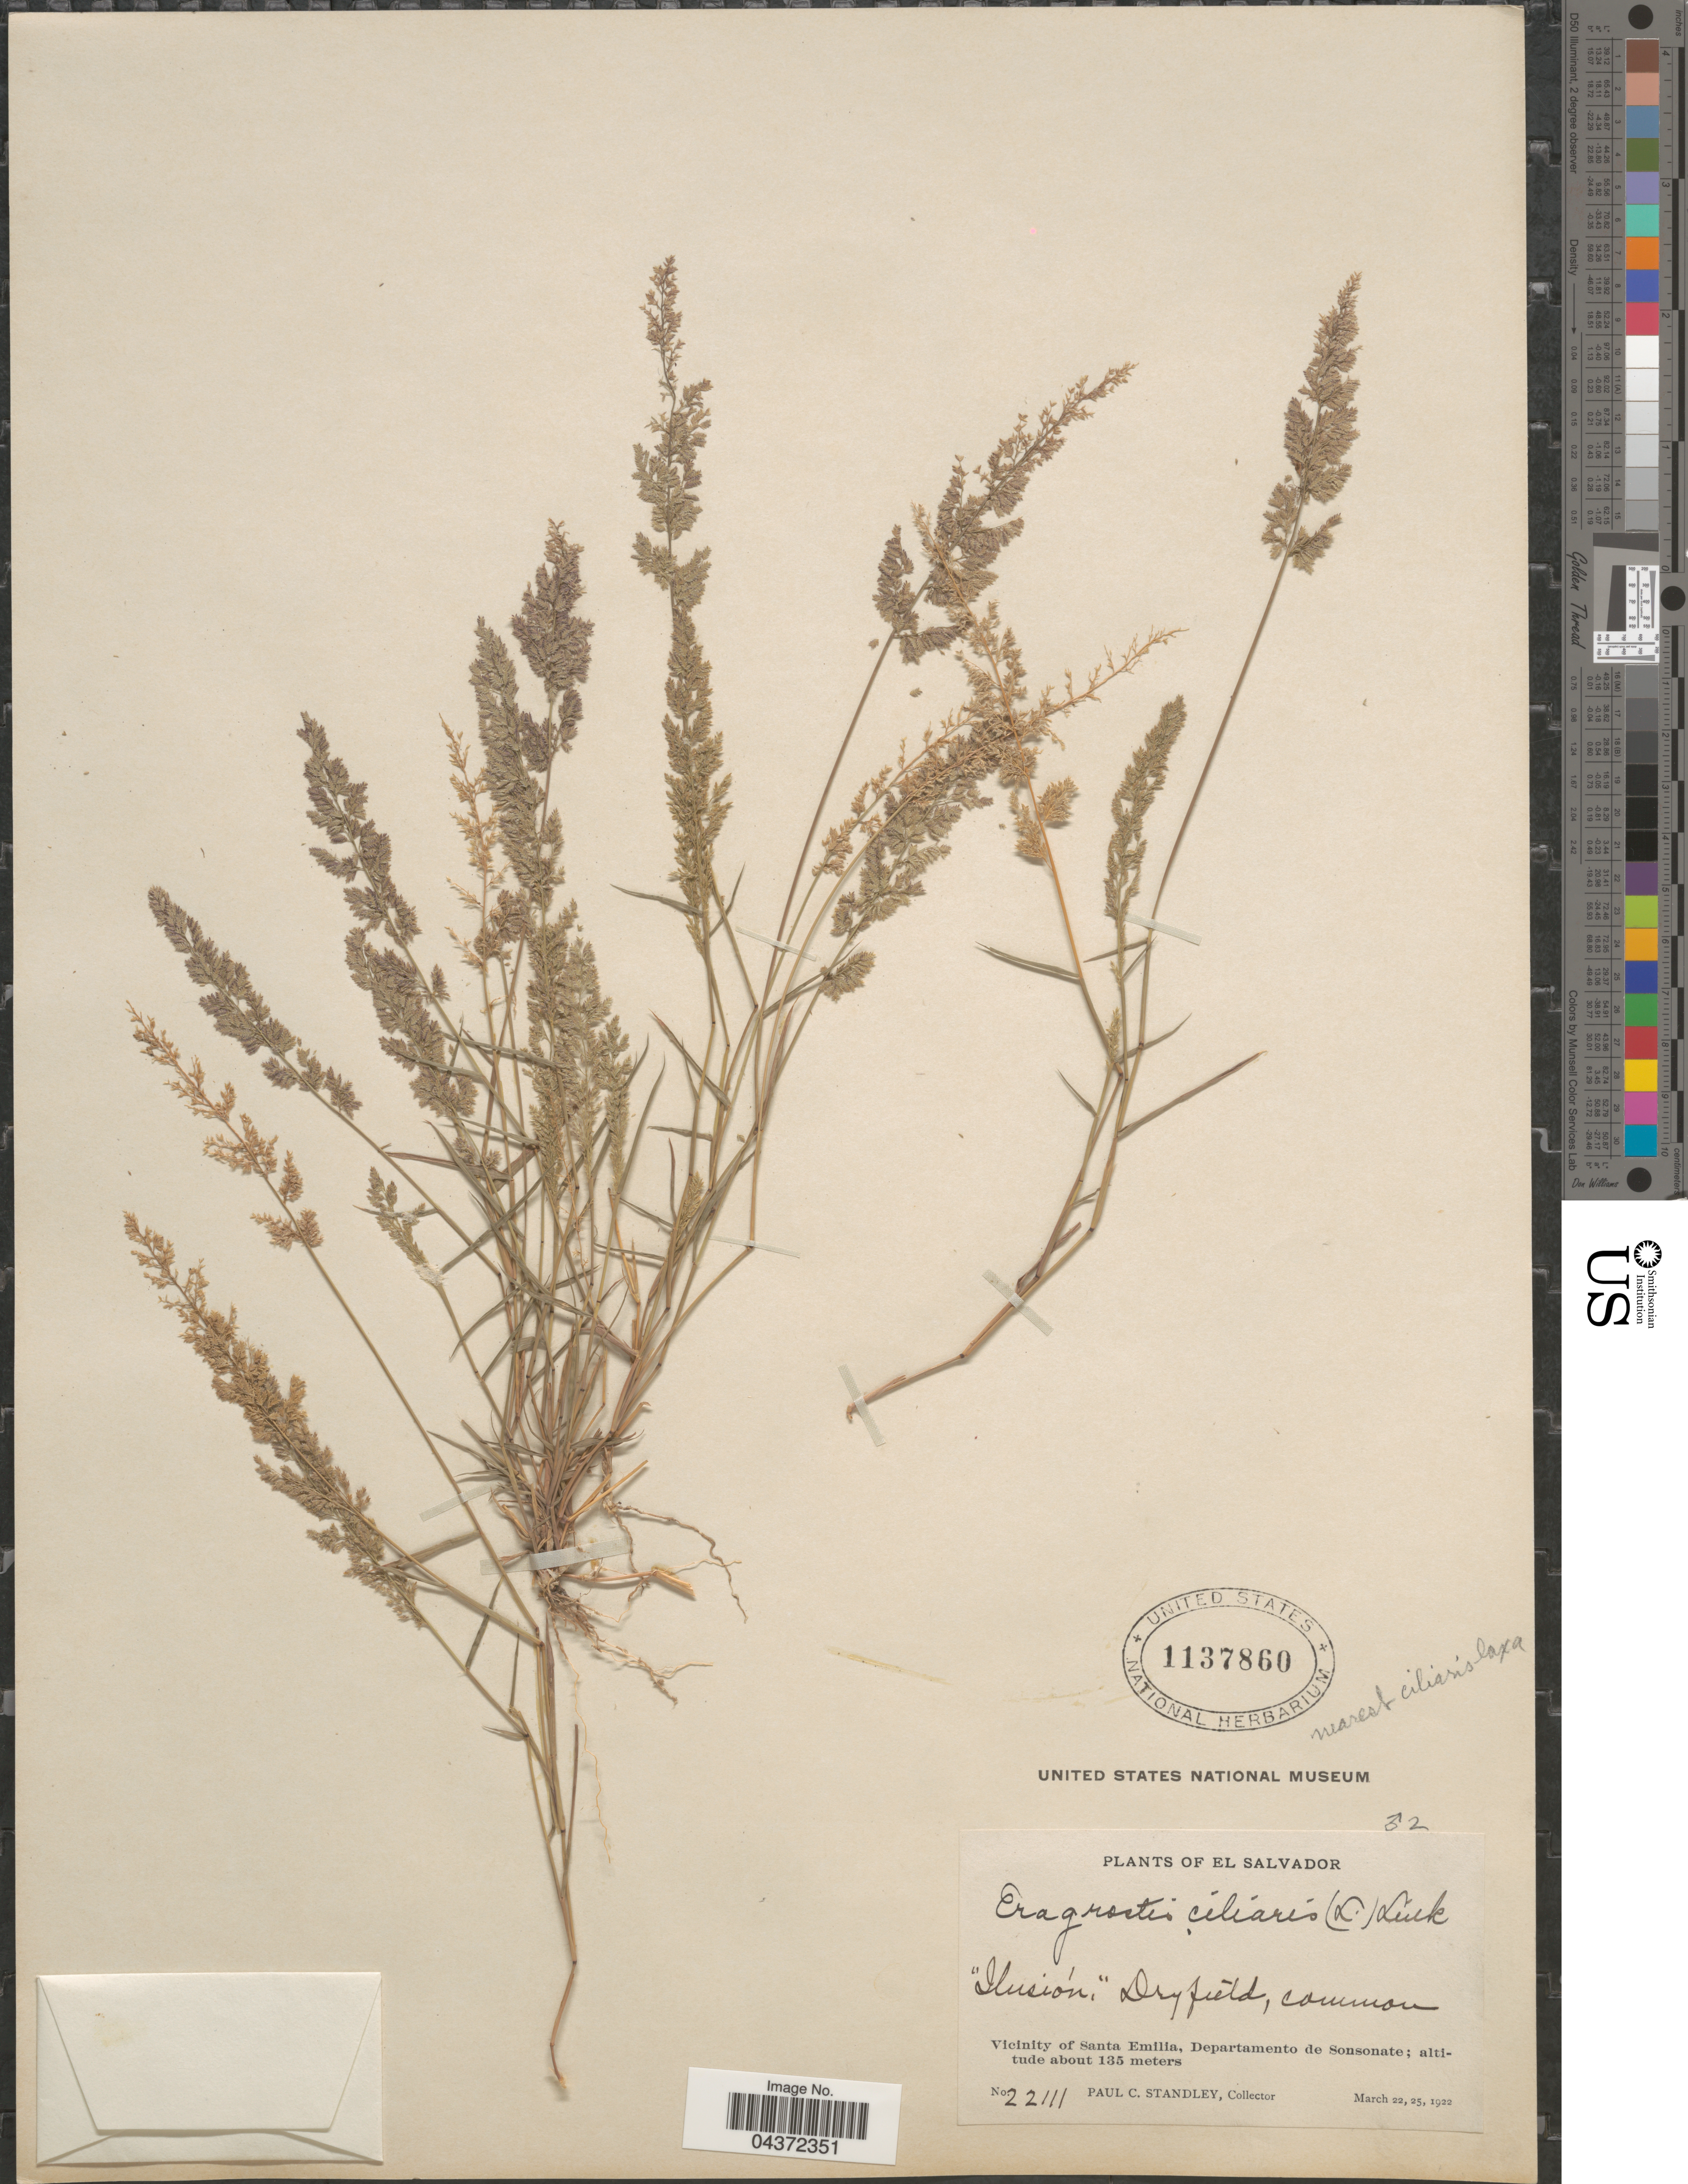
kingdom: Plantae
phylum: Tracheophyta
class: Liliopsida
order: Poales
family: Poaceae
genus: Eragrostis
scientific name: Eragrostis ciliaris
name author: (L.) R. Br.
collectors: P. C. Standley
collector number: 22111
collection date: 1922-03-22/1922-03-25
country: El Salvador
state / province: Sonsonate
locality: Vicinity of Santa Emilia, Departamento de Sonsonate.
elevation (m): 135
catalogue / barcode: US 1137860